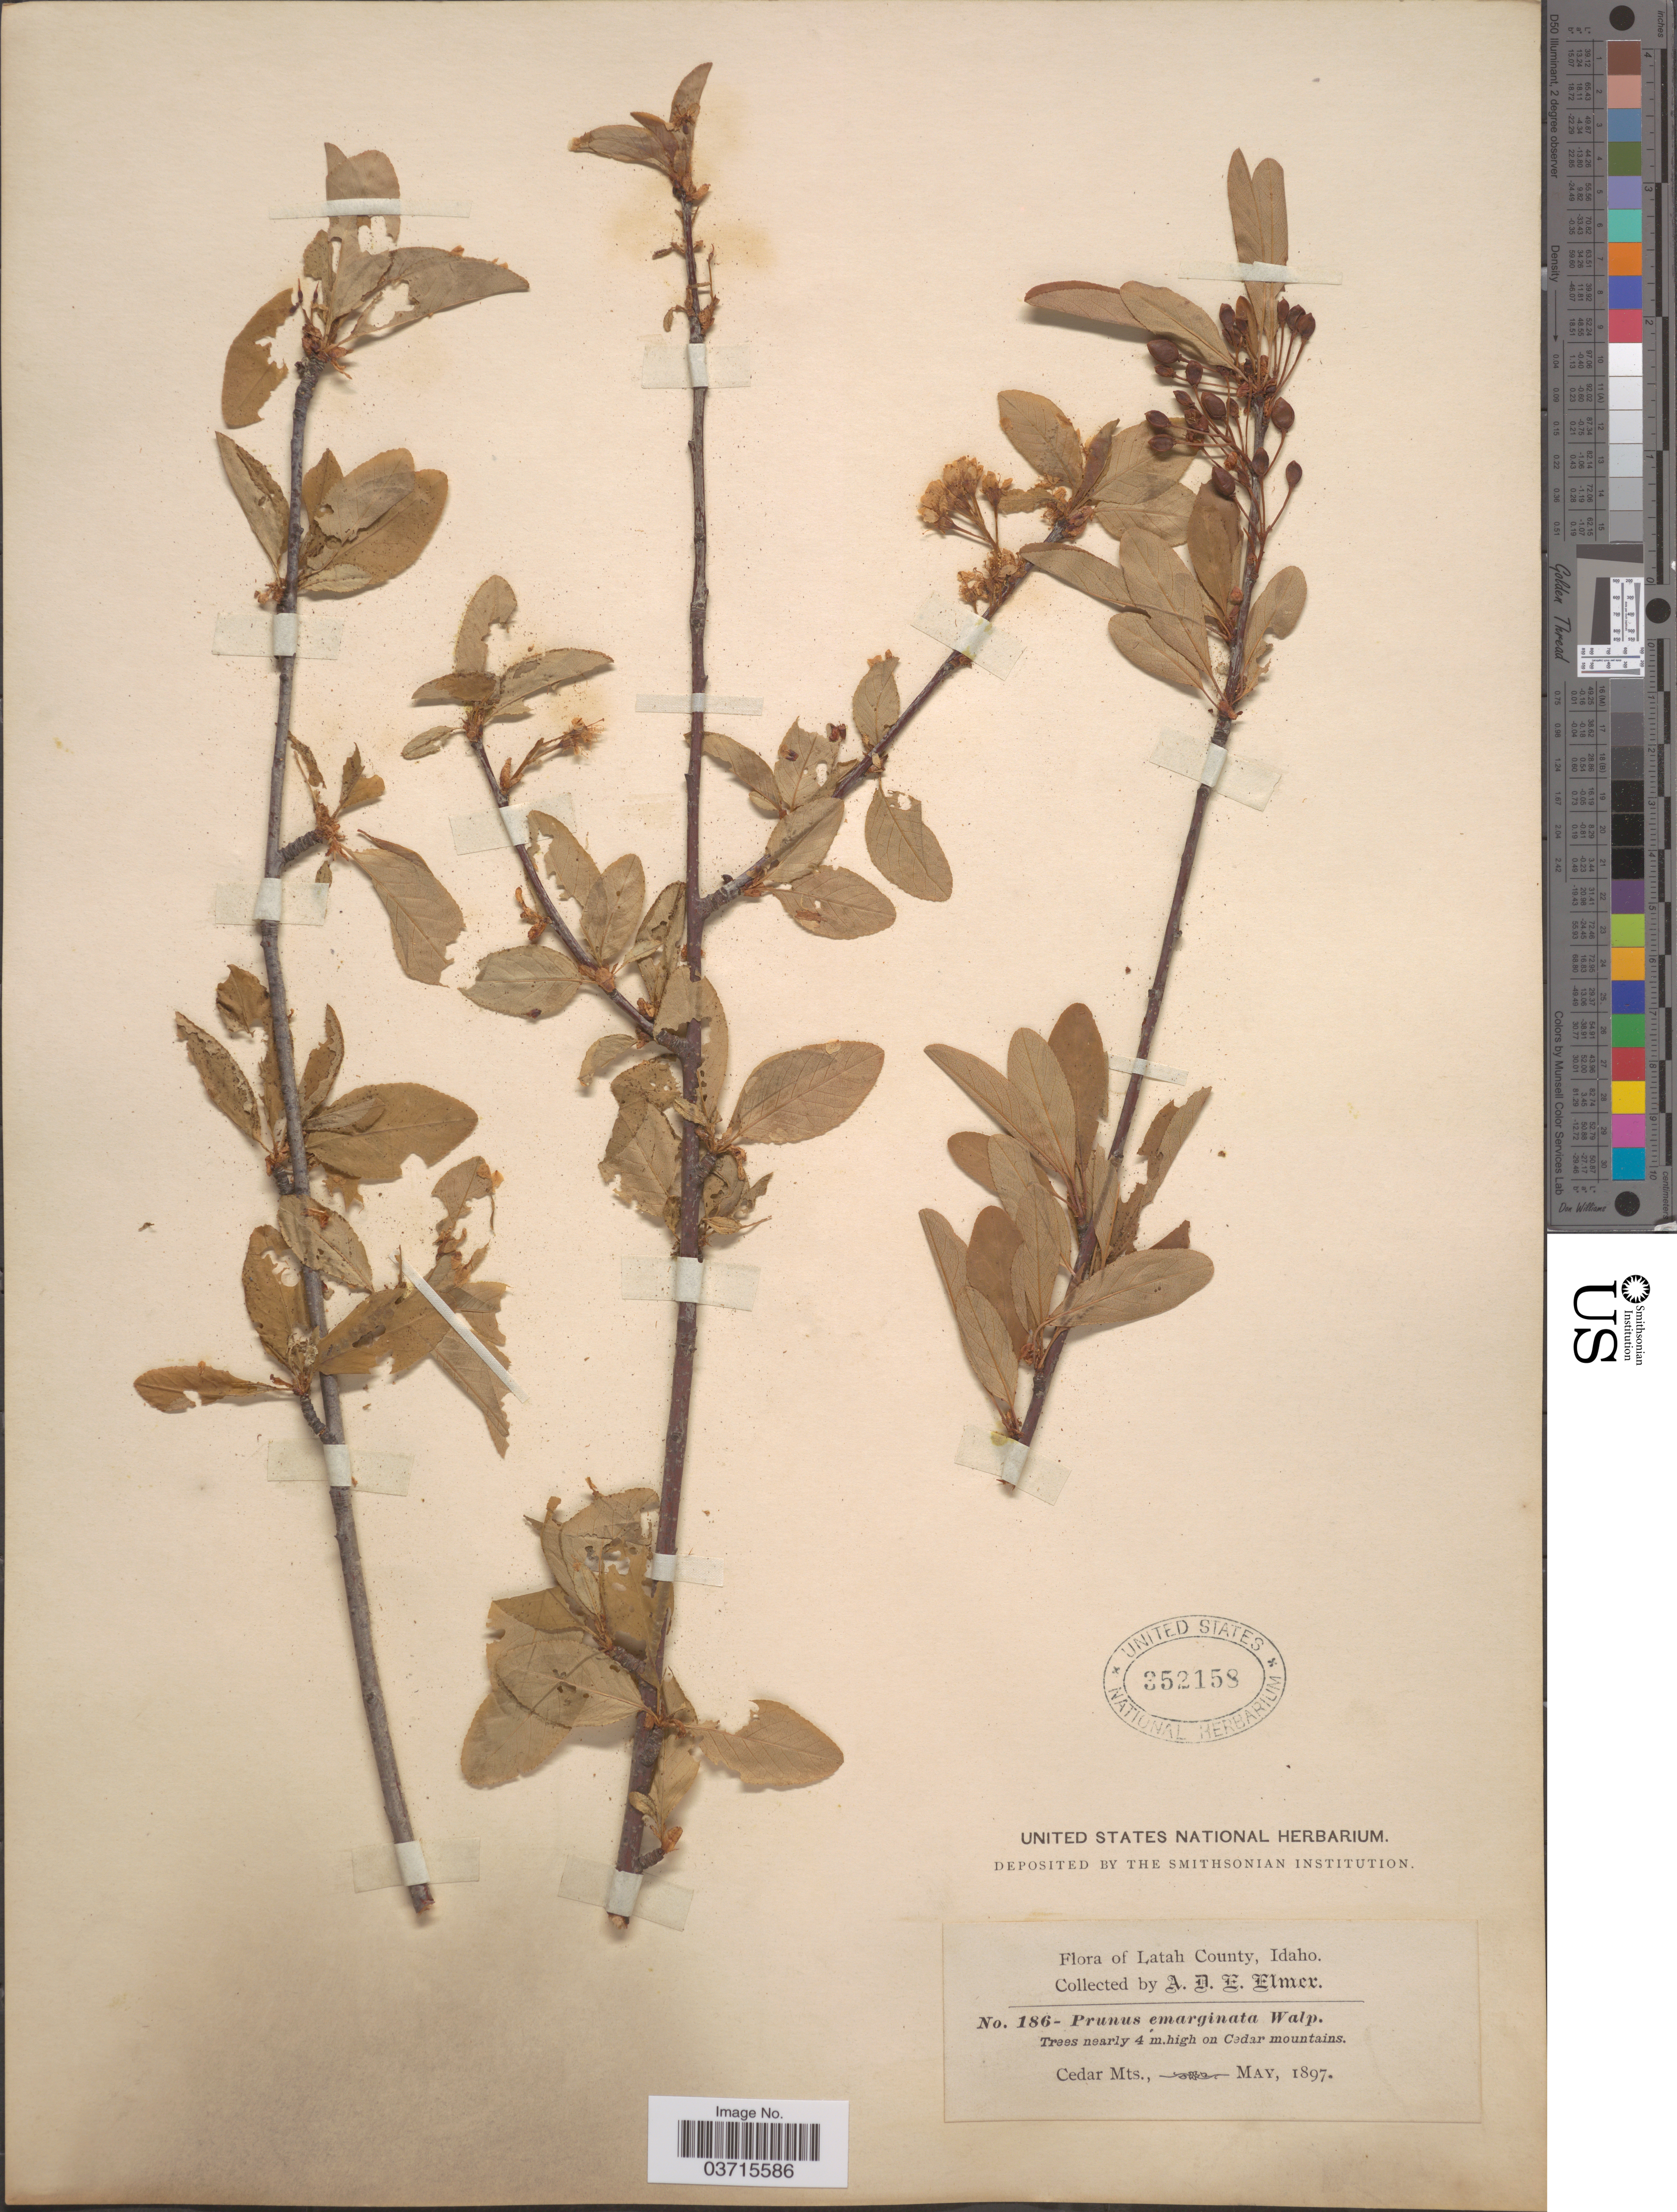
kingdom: Plantae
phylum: Tracheophyta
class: Magnoliopsida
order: Rosales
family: Rosaceae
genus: Prunus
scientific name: Prunus emarginata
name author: (Douglas ex Hook.) Eaton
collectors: A. D. E. Elmer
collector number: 186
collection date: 1897-05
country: United States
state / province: Idaho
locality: Latah County. Cedar mountains. Cedar Mts.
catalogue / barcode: US 352158